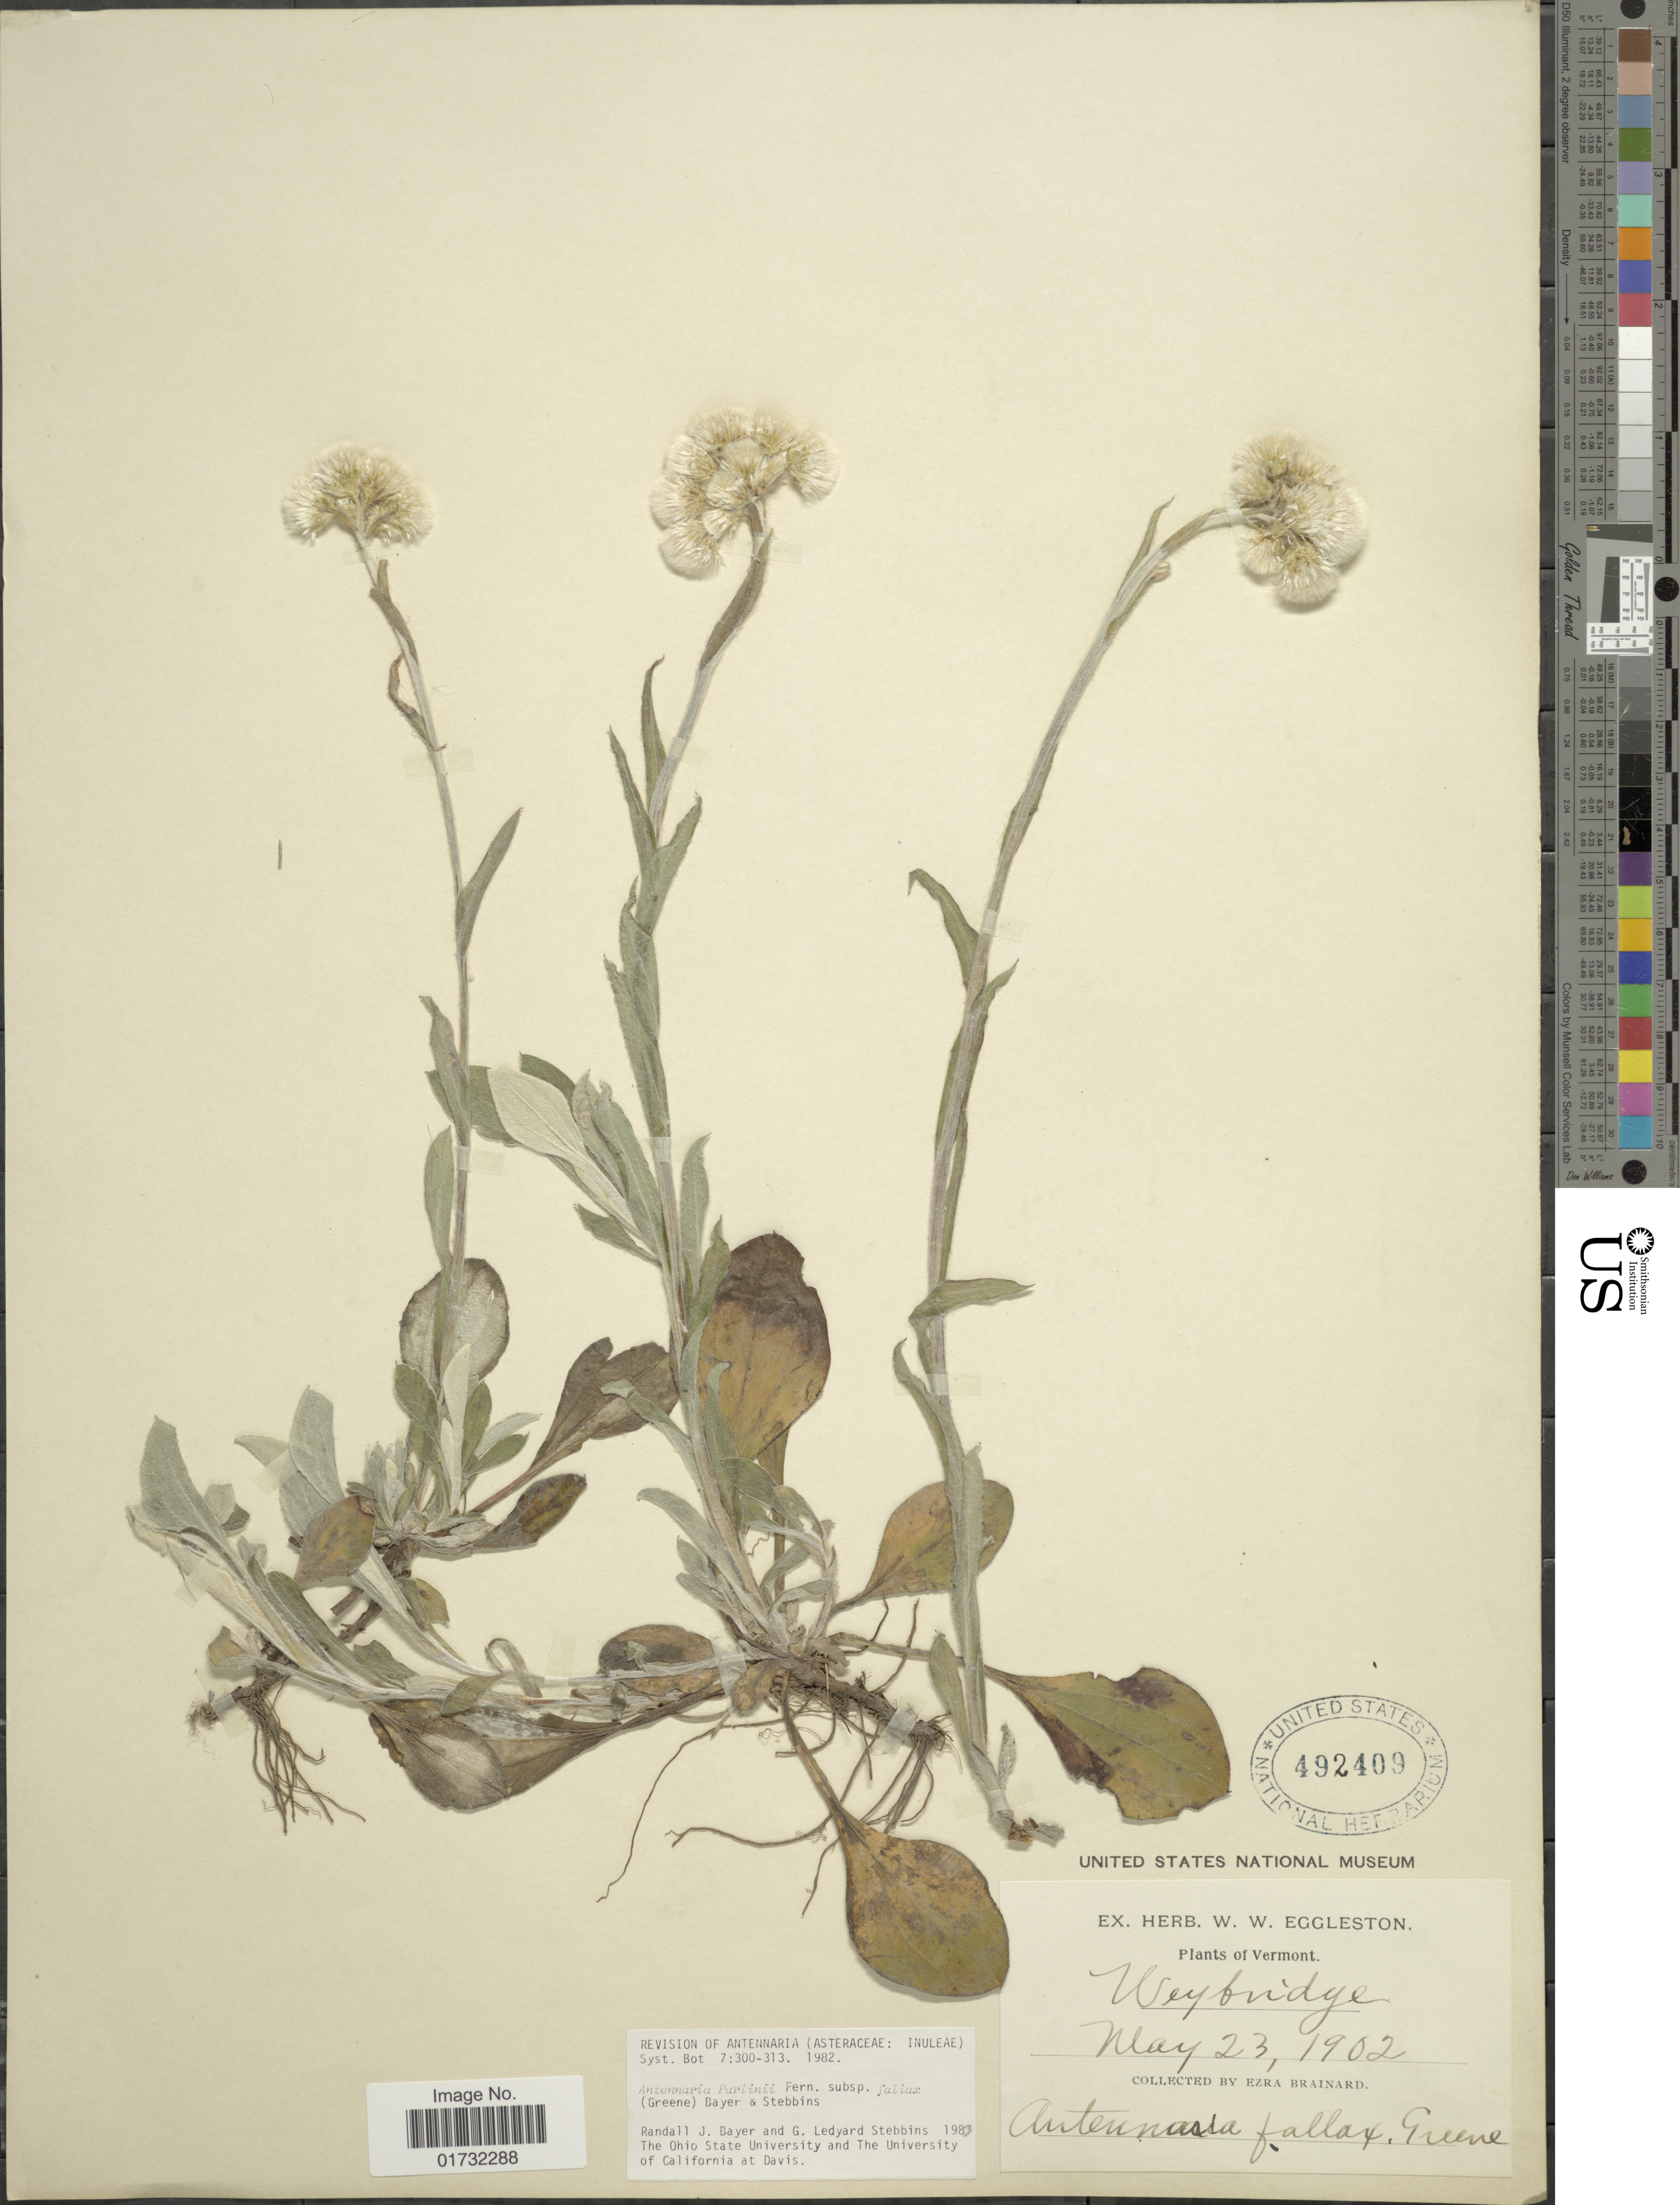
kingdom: Plantae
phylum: Tracheophyta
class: Magnoliopsida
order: Asterales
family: Asteraceae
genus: Antennaria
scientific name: Antennaria parlinii subsp. fallax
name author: (Greene) R.J. Bayer & Stebbins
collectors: E. Brainerd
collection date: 1902-05-23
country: United States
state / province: Vermont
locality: Weybridge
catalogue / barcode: US 492409